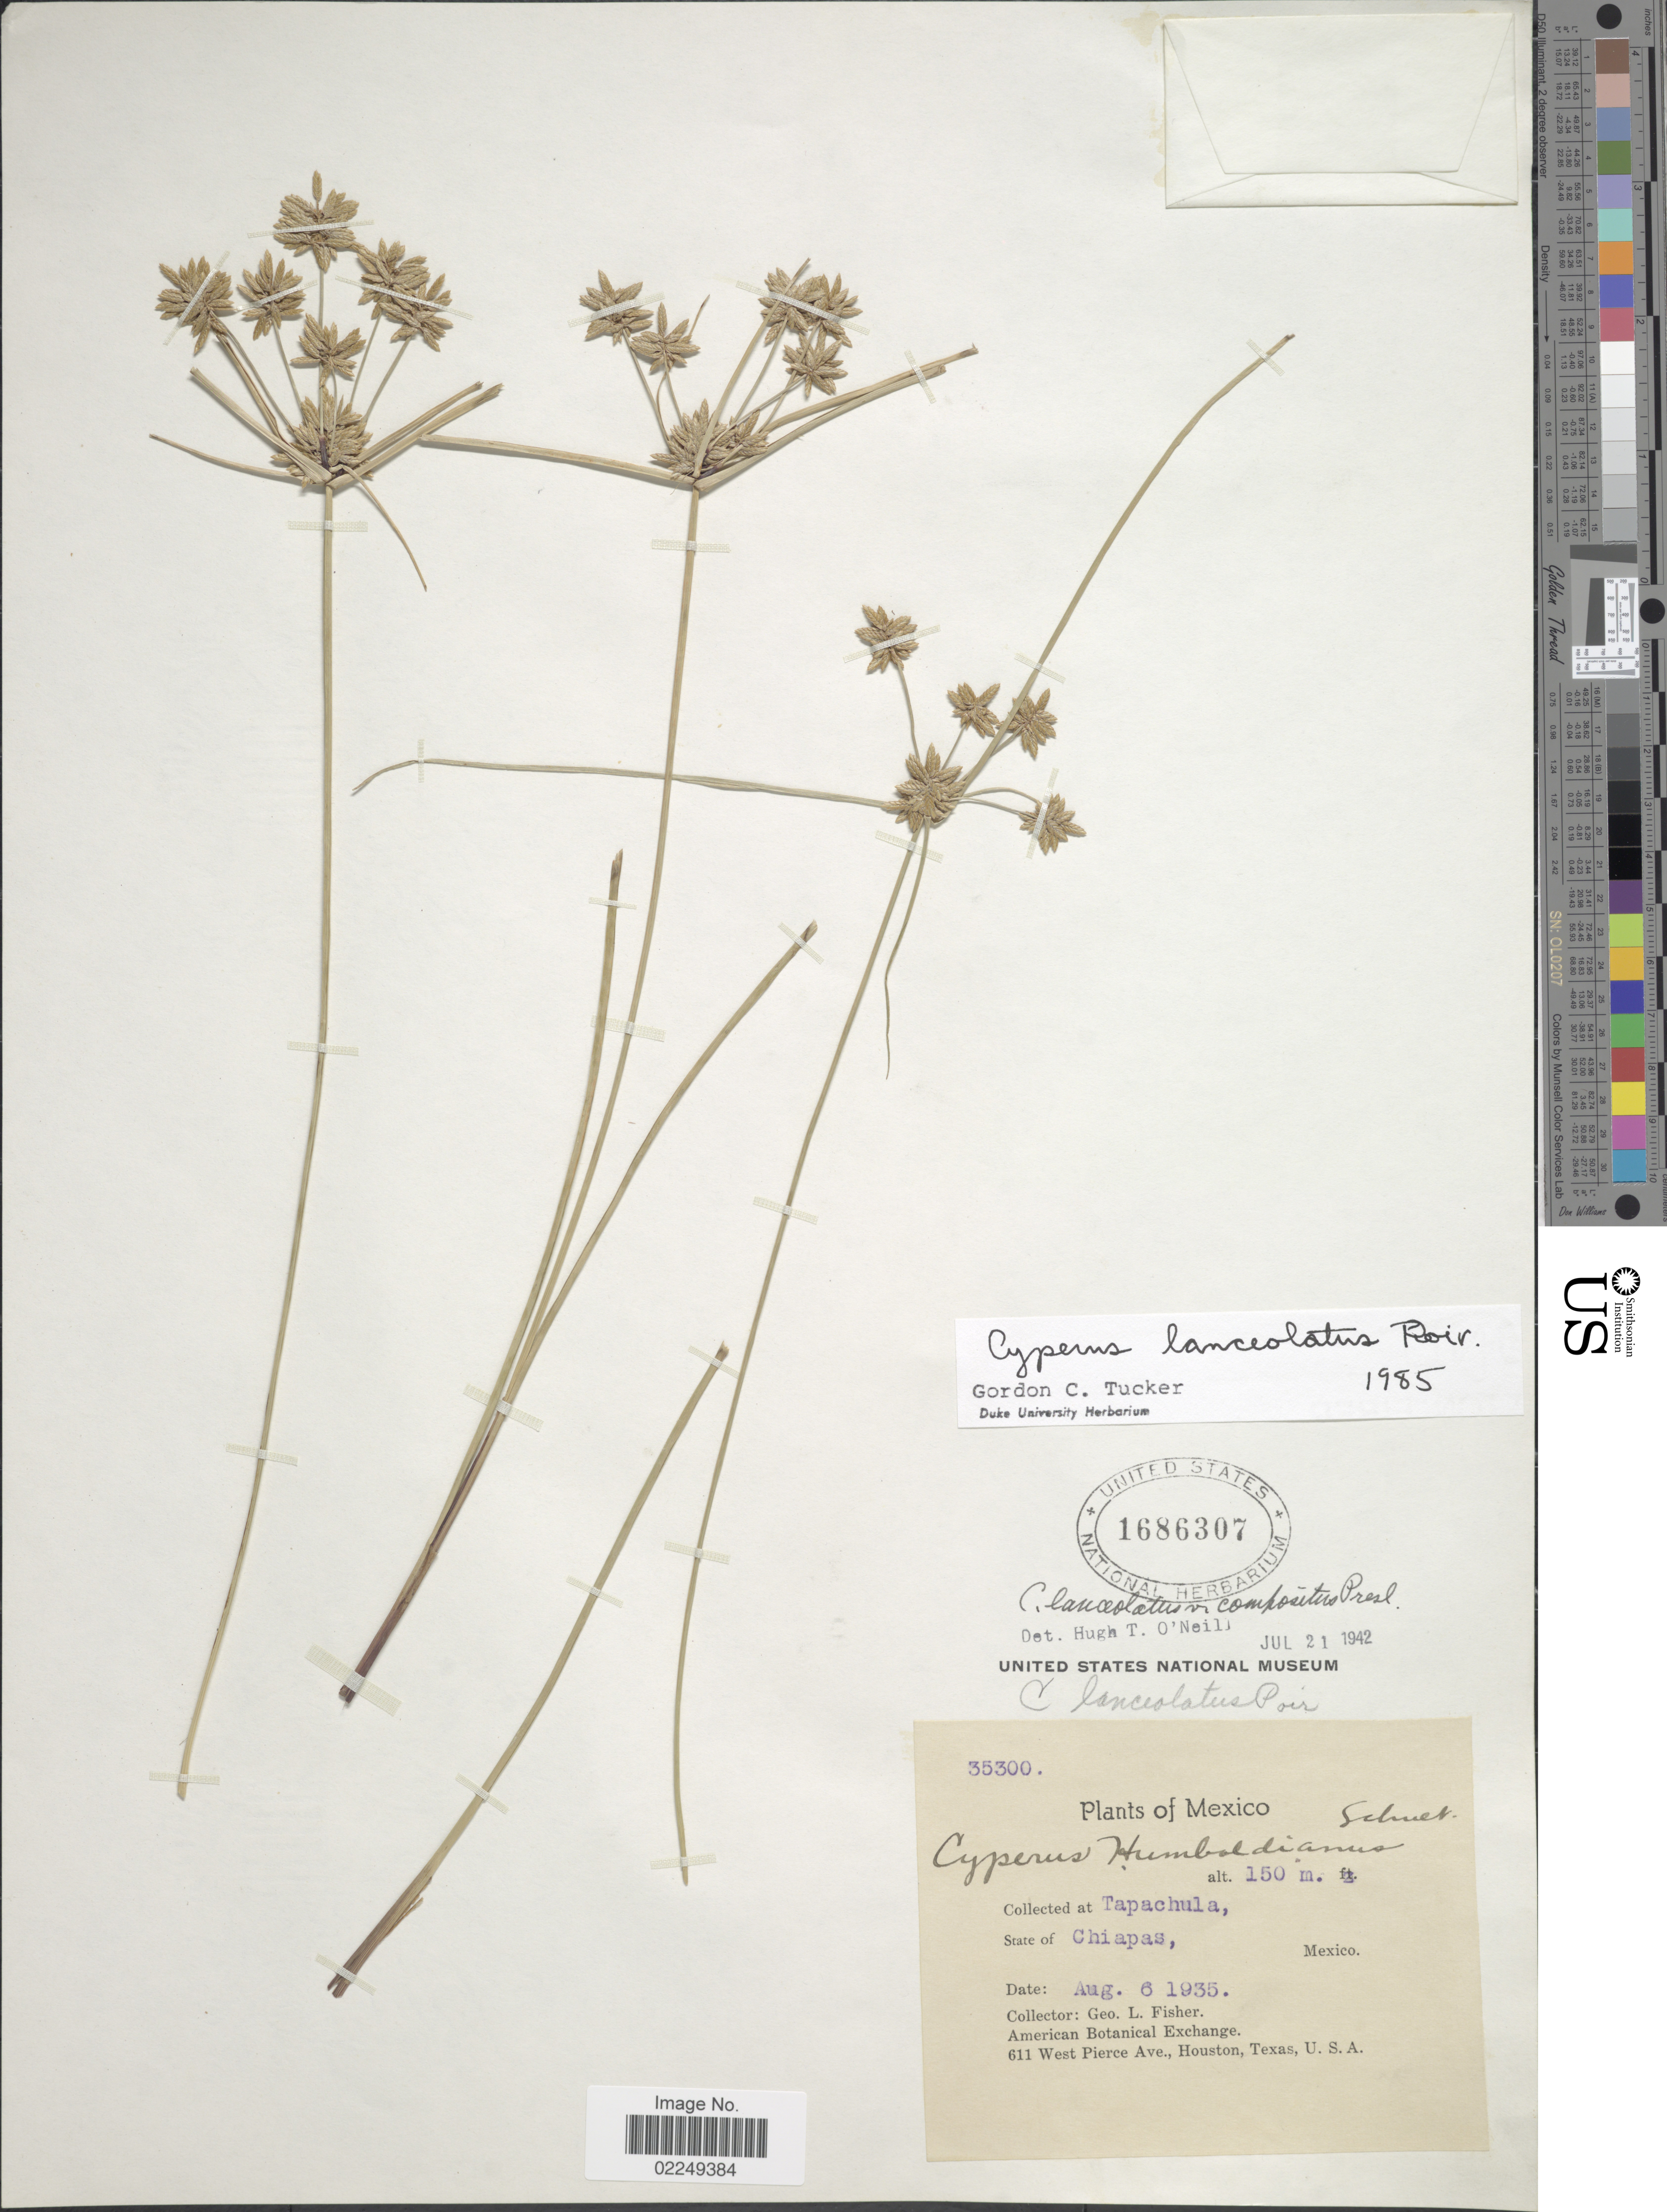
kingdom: Plantae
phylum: Tracheophyta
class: Liliopsida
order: Poales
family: Cyperaceae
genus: Cyperus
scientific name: Cyperus lanceolatus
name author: Poir.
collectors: G. L. Fisher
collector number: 35300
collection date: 1935-08-06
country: Mexico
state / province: Chiapas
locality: Tapachula, State of Chiapas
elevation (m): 150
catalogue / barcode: US 168307